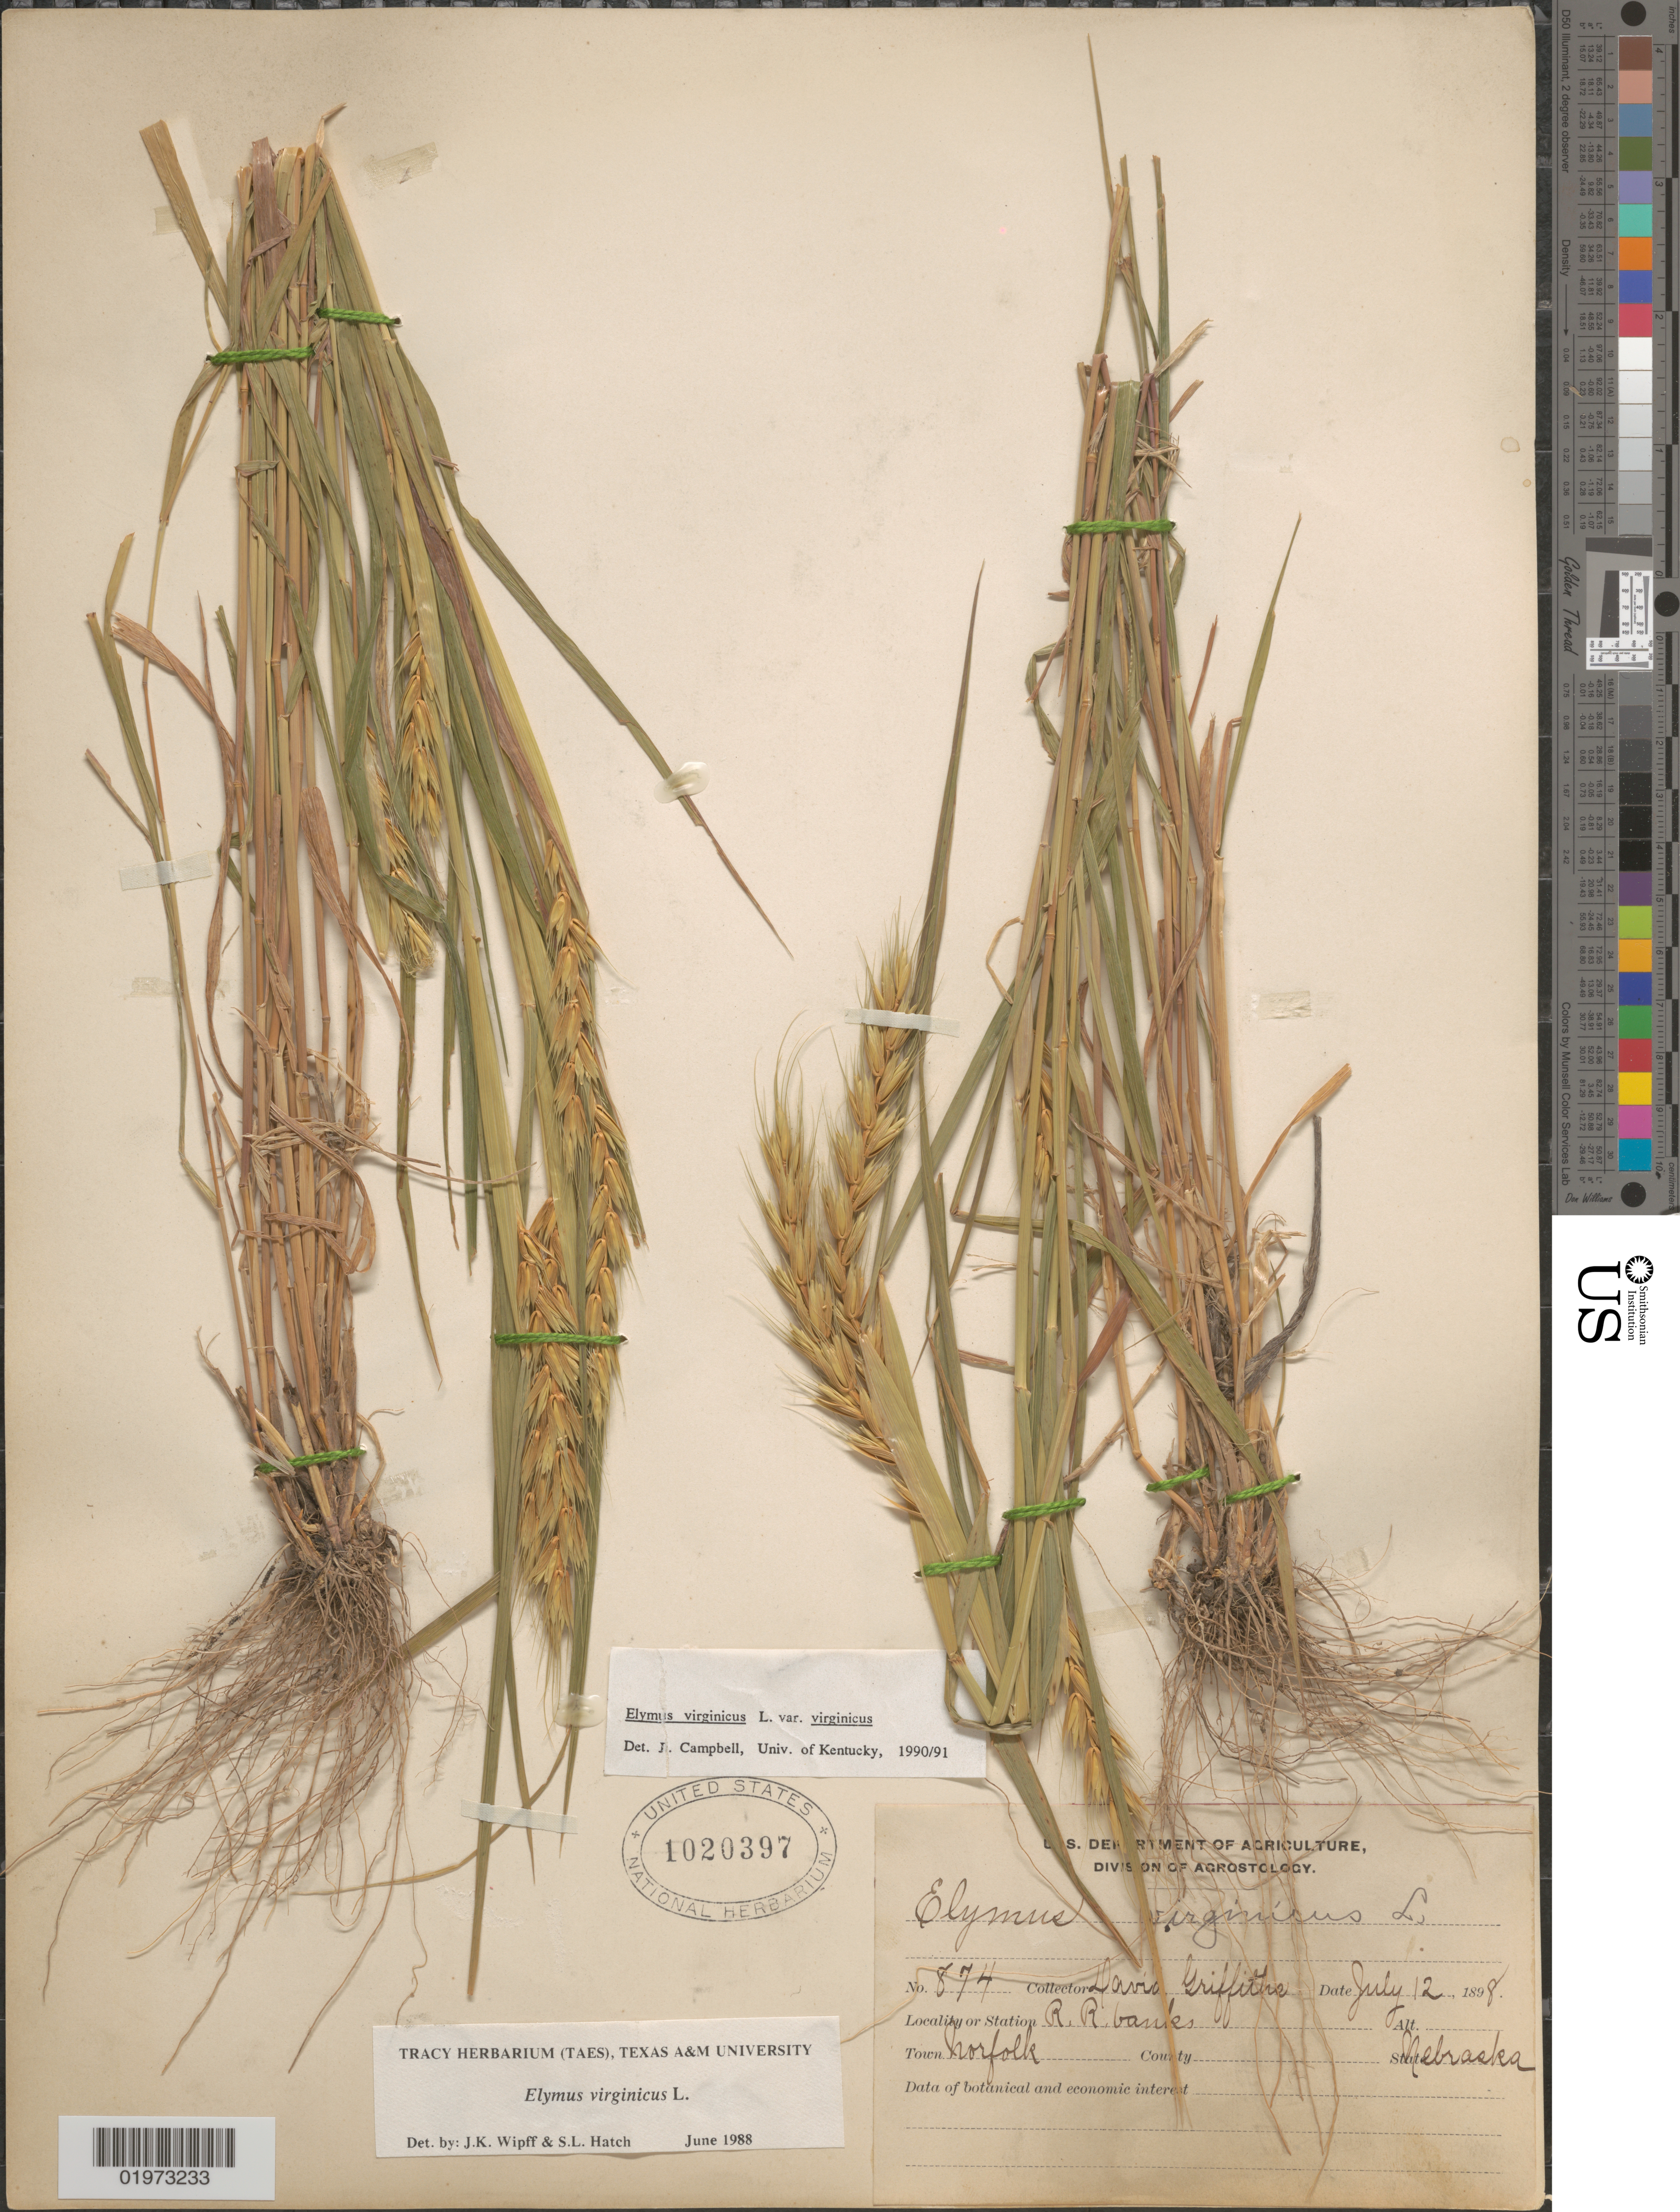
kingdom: Plantae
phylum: Tracheophyta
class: Liliopsida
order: Poales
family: Poaceae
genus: Elymus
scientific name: Elymus virginicus var. virginicus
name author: L.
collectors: D. Griffiths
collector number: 874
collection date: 1898-07-12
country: United States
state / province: Nebraska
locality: R. R. banks. Town Norfolk.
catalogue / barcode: US 1020397